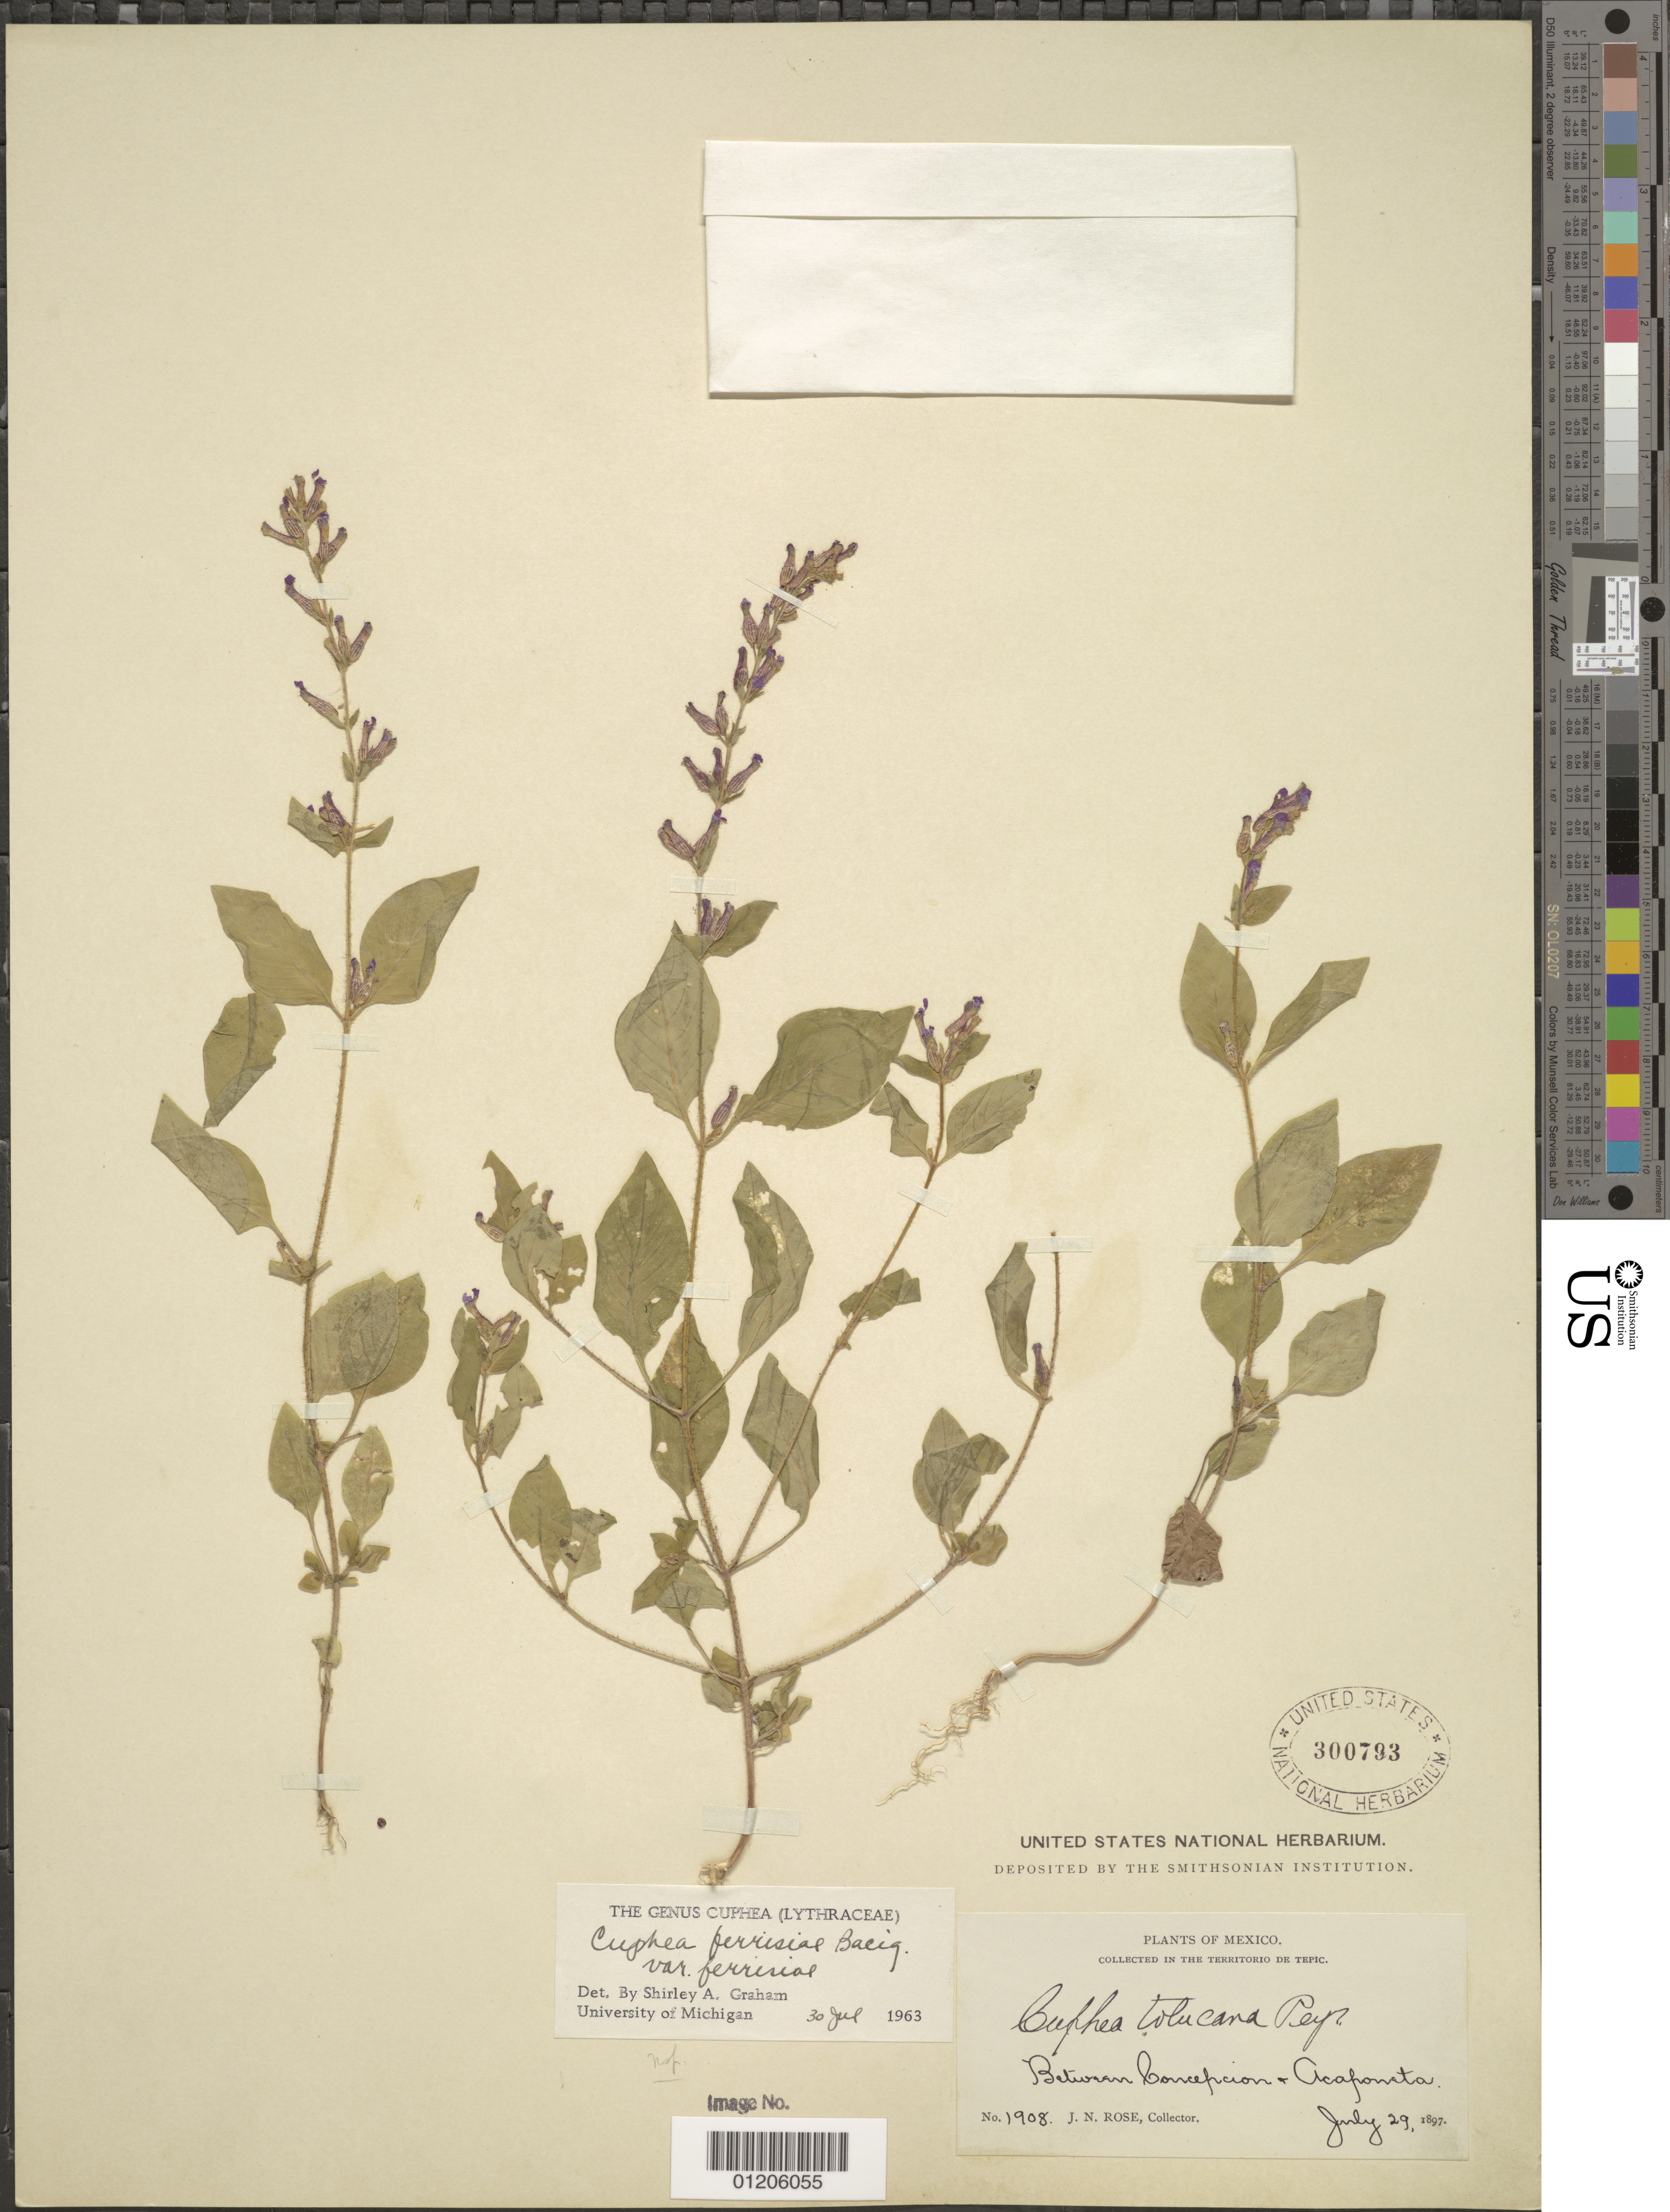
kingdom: Plantae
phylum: Tracheophyta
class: Magnoliopsida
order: Myrtales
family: Lythraceae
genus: Cuphea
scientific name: Cuphea ferrisiae var. ferrisiae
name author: Bacig.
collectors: J. N. Rose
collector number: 1908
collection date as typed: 29 Jul 1897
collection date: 1897-07-29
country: Mexico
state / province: Nayarit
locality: Tepic, Between Concepcion and Acaponeta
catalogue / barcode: US 300793